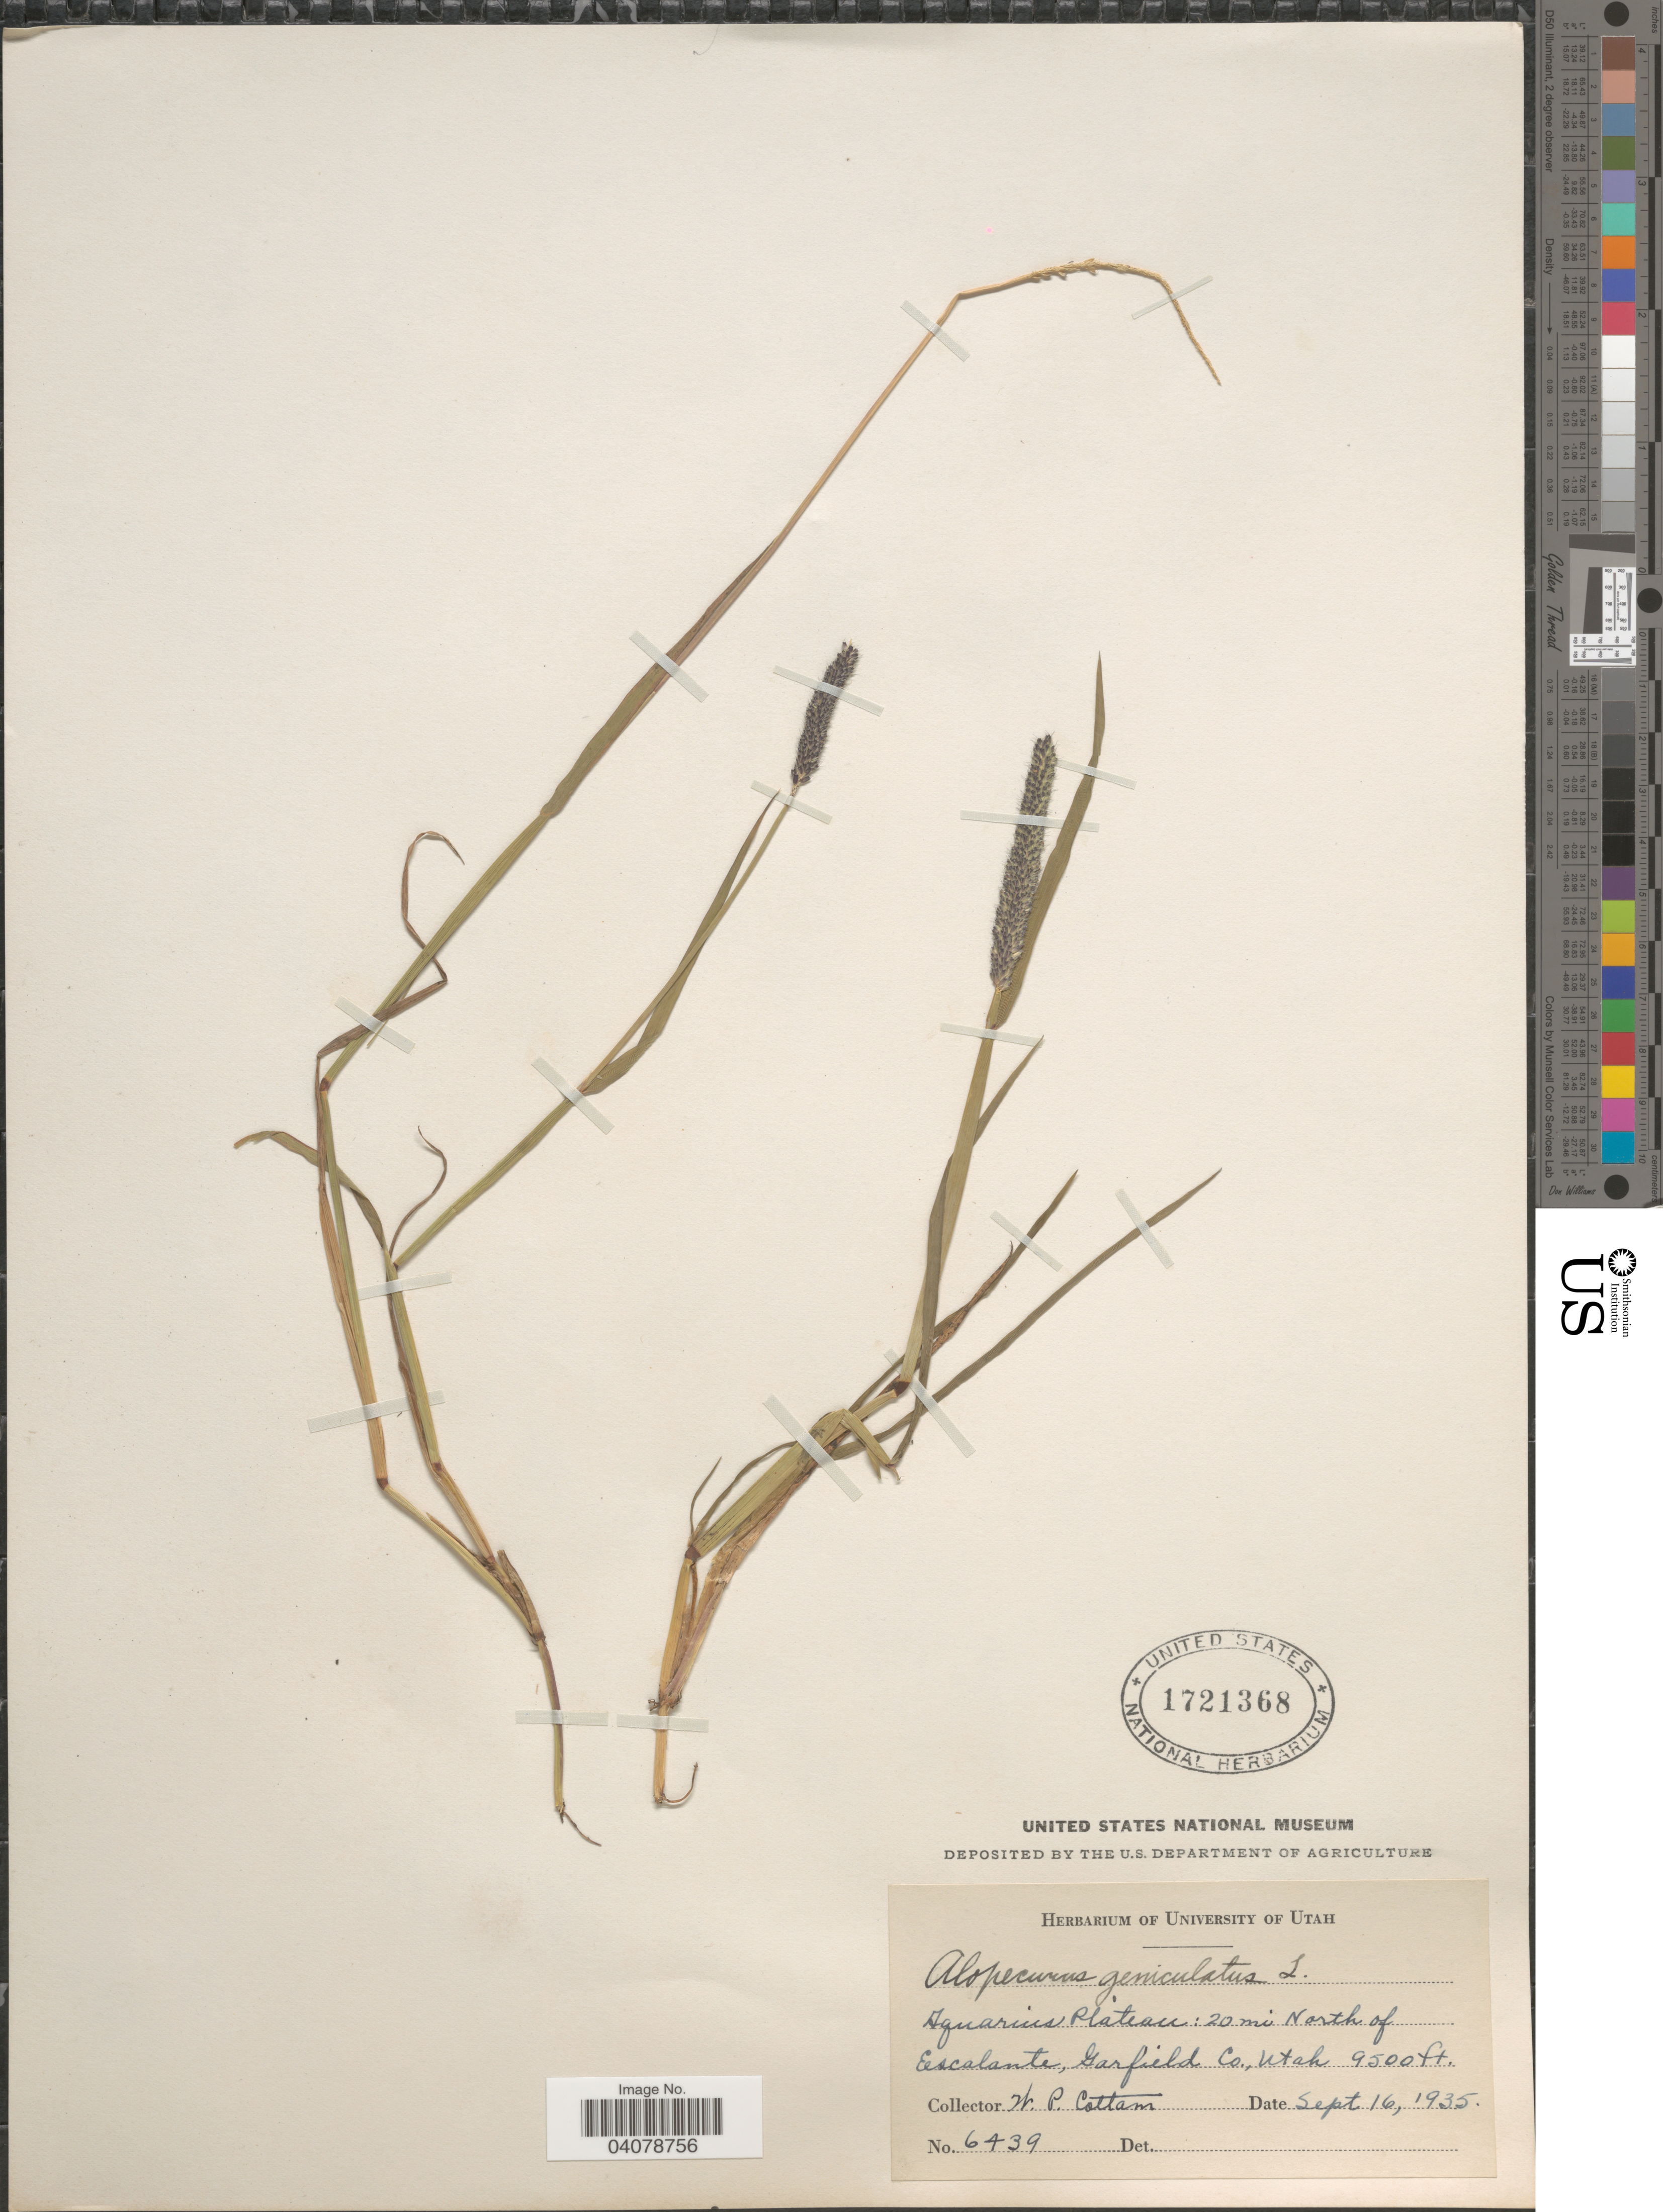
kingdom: Plantae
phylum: Tracheophyta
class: Liliopsida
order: Poales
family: Poaceae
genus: Alopecurus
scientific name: Alopecurus geniculatus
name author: L.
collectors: W. Cottam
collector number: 6439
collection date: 1935-09-16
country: United States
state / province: Utah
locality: Aquarius Plateau: 20 mi North of Escalante, Garfield Co.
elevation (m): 2896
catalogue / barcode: US 1721368